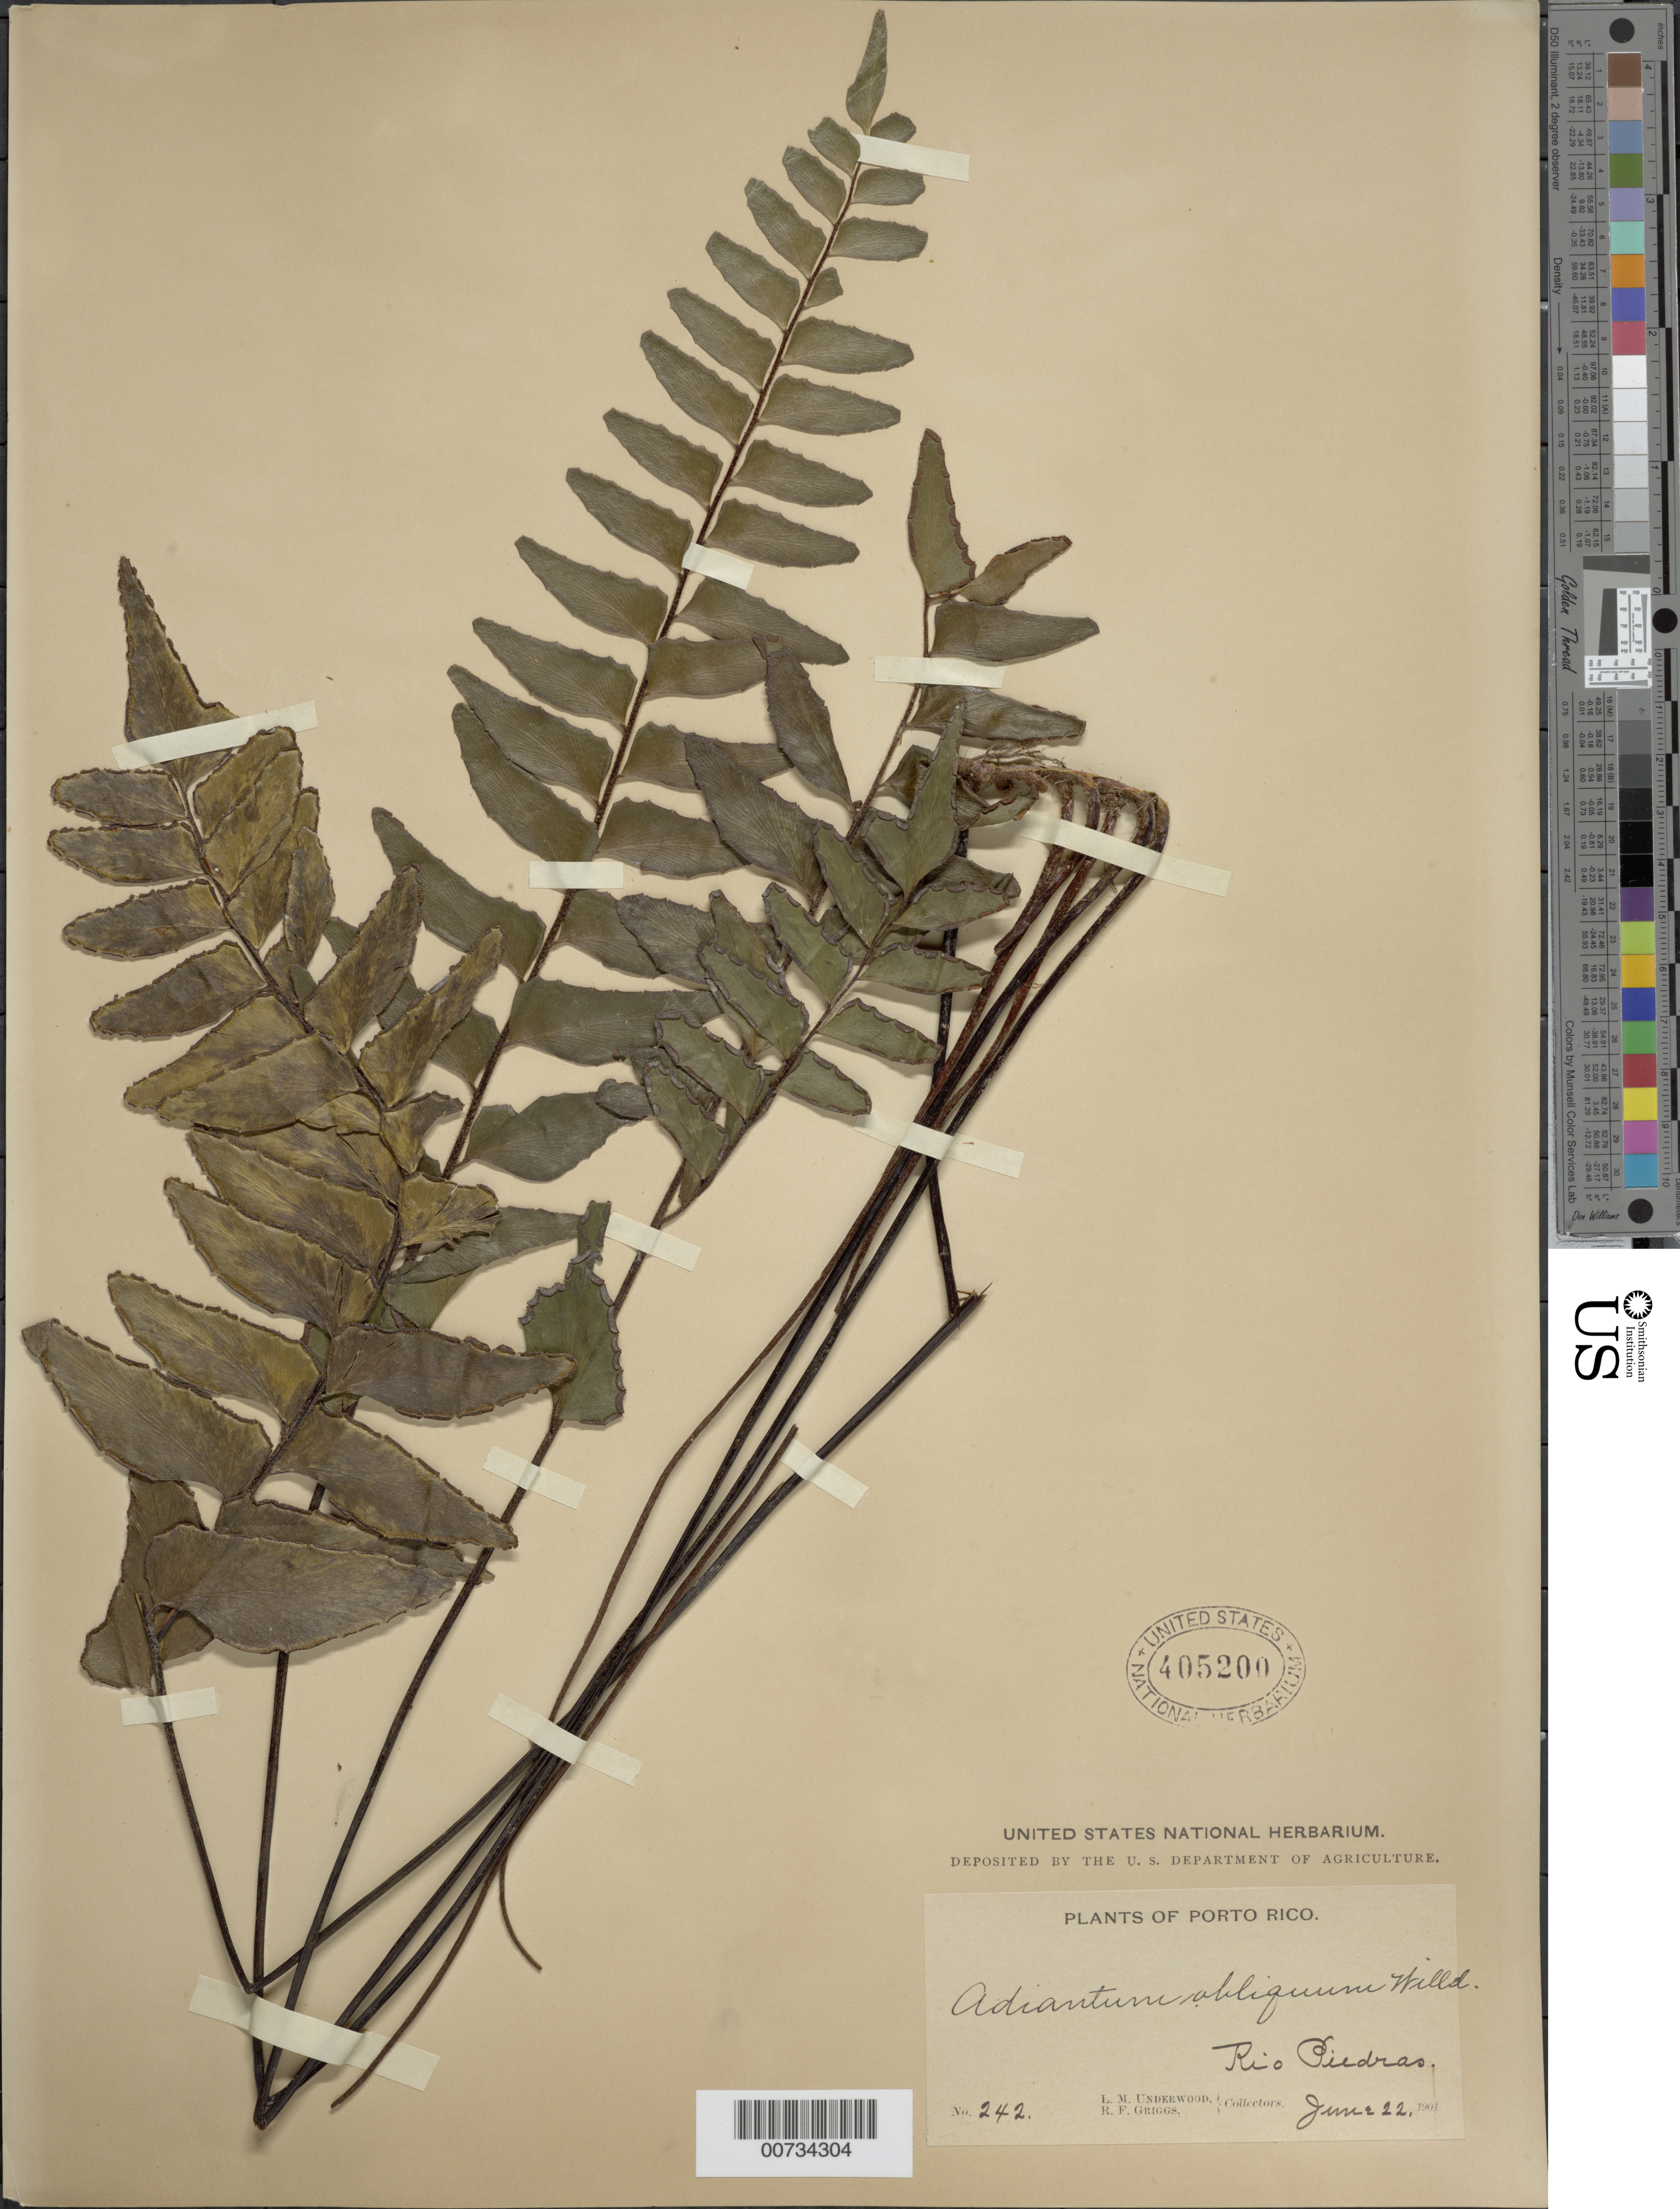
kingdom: Plantae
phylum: Tracheophyta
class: Polypodiopsida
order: Polypodiales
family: Pteridaceae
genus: Adiantum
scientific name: Adiantum obliquum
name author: Willd.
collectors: L. M. Underwood & R. F. Griggs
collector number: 242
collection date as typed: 22 Jun 1901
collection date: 1901-06-22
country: Puerto Rico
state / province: San Juan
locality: Rio Piedras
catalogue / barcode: US 405200